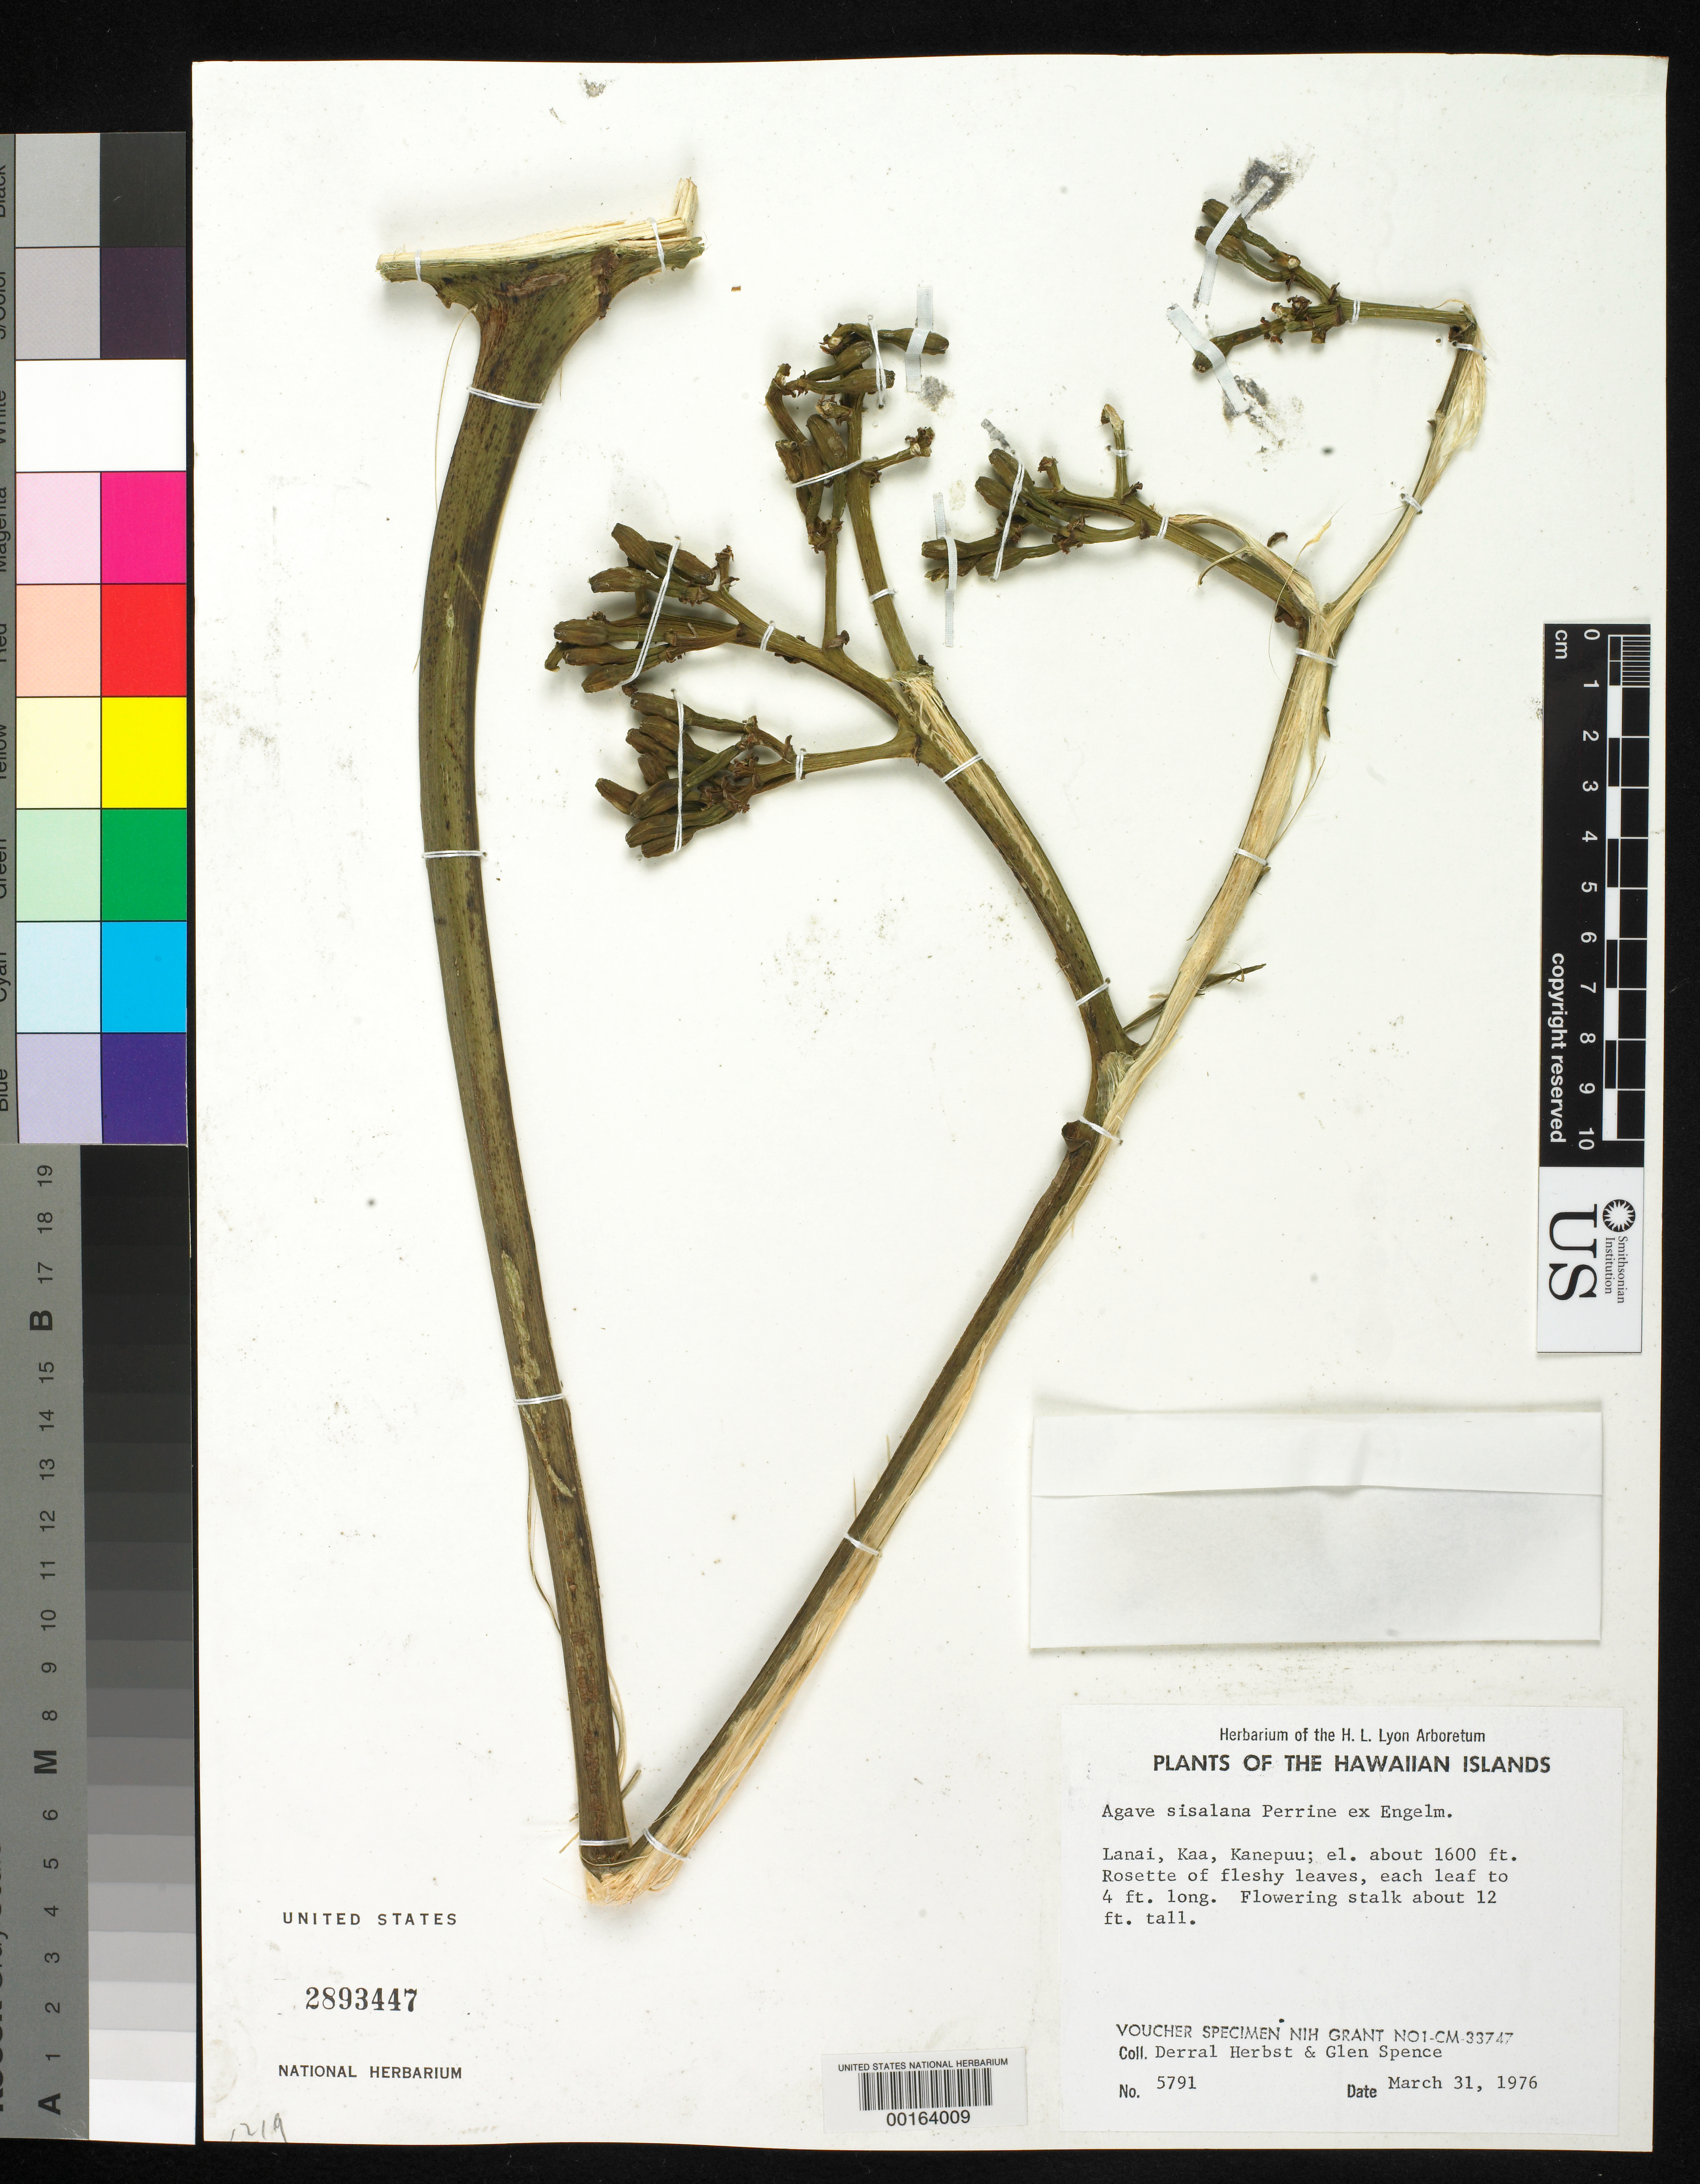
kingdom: Plantae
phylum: Tracheophyta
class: Liliopsida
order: Asparagales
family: Asparagaceae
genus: Agave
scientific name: Agave sisalana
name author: Perrine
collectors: D. R. Herbst & G. Spence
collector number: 5791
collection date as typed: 31 Mar 1976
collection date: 1976-03-31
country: United States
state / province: Hawaii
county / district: Maui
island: Lana'i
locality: Kaa, Kanepuu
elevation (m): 488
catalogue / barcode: US 2893447